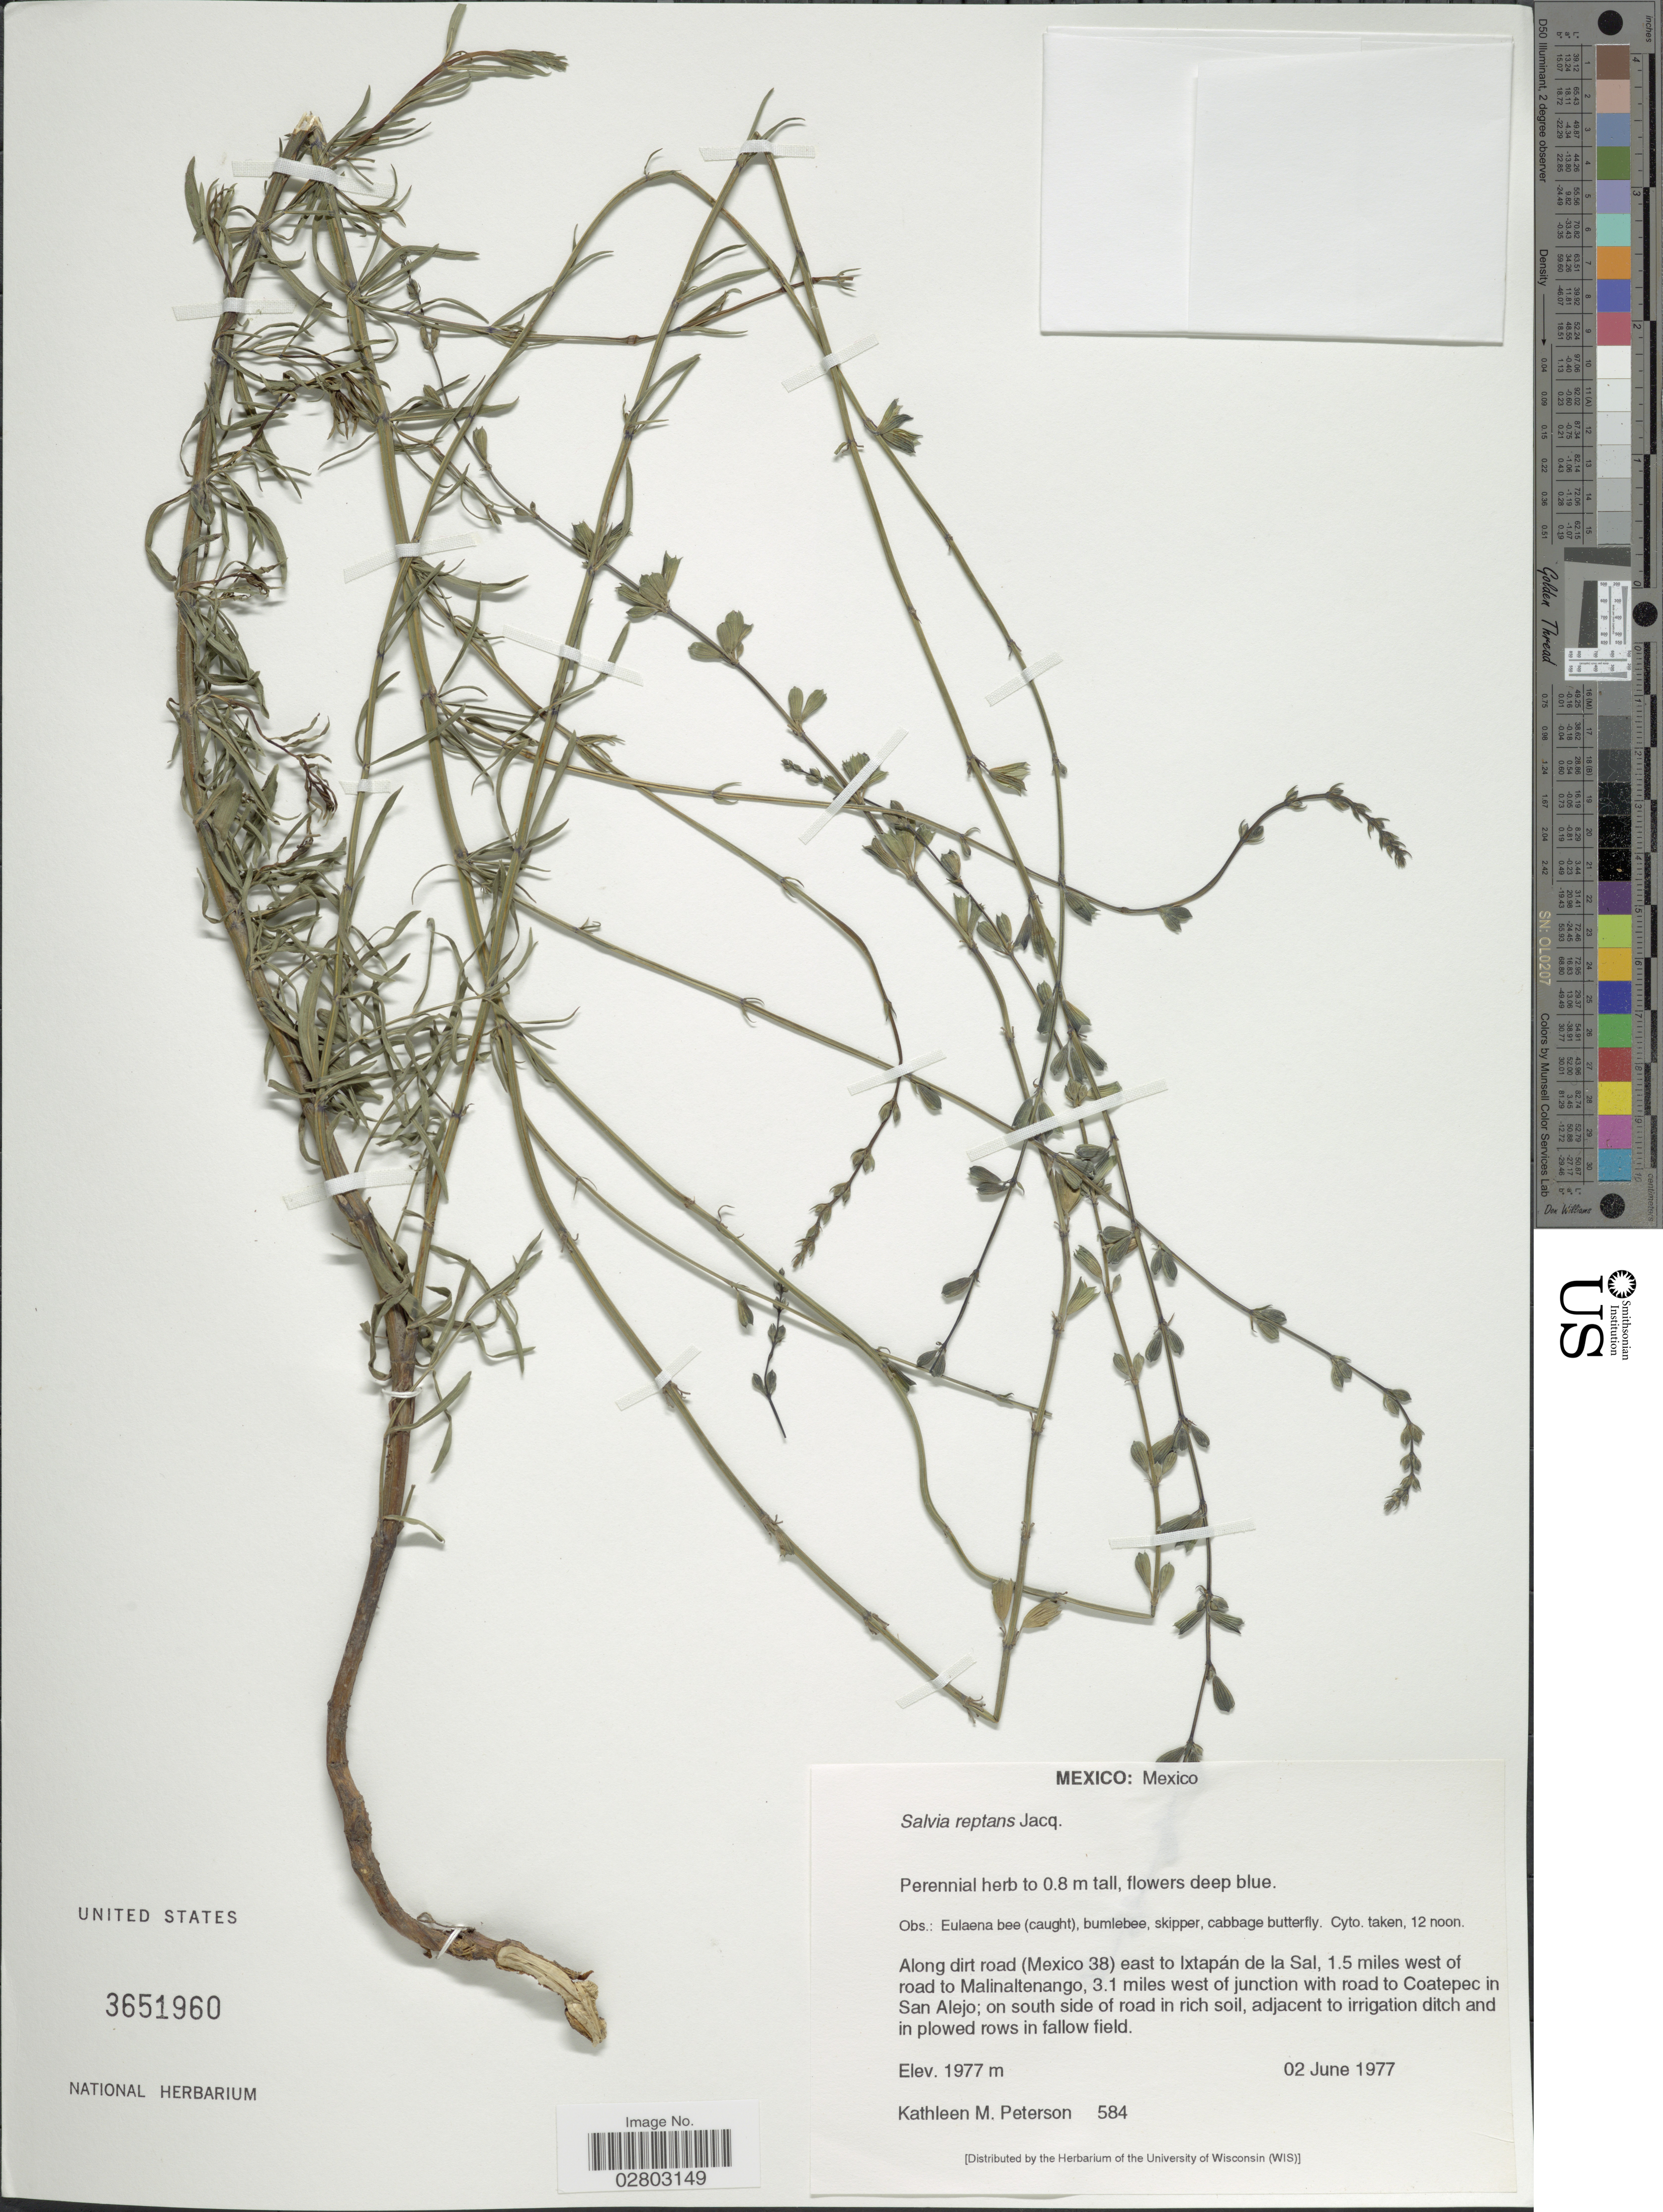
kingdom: Plantae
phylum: Tracheophyta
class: Magnoliopsida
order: Lamiales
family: Lamiaceae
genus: Salvia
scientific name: Salvia reptans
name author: Jacq.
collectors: K. Peterson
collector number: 584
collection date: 1977-06-02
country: Mexico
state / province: México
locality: Along dirt road (Mexico 38) east to Ixtapán de la Sal, 1.5 miles west of road to Malinaltenango, 3.1 miles west of junction with road to Coatepec in San Alejo.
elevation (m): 1977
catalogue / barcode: US 3651960